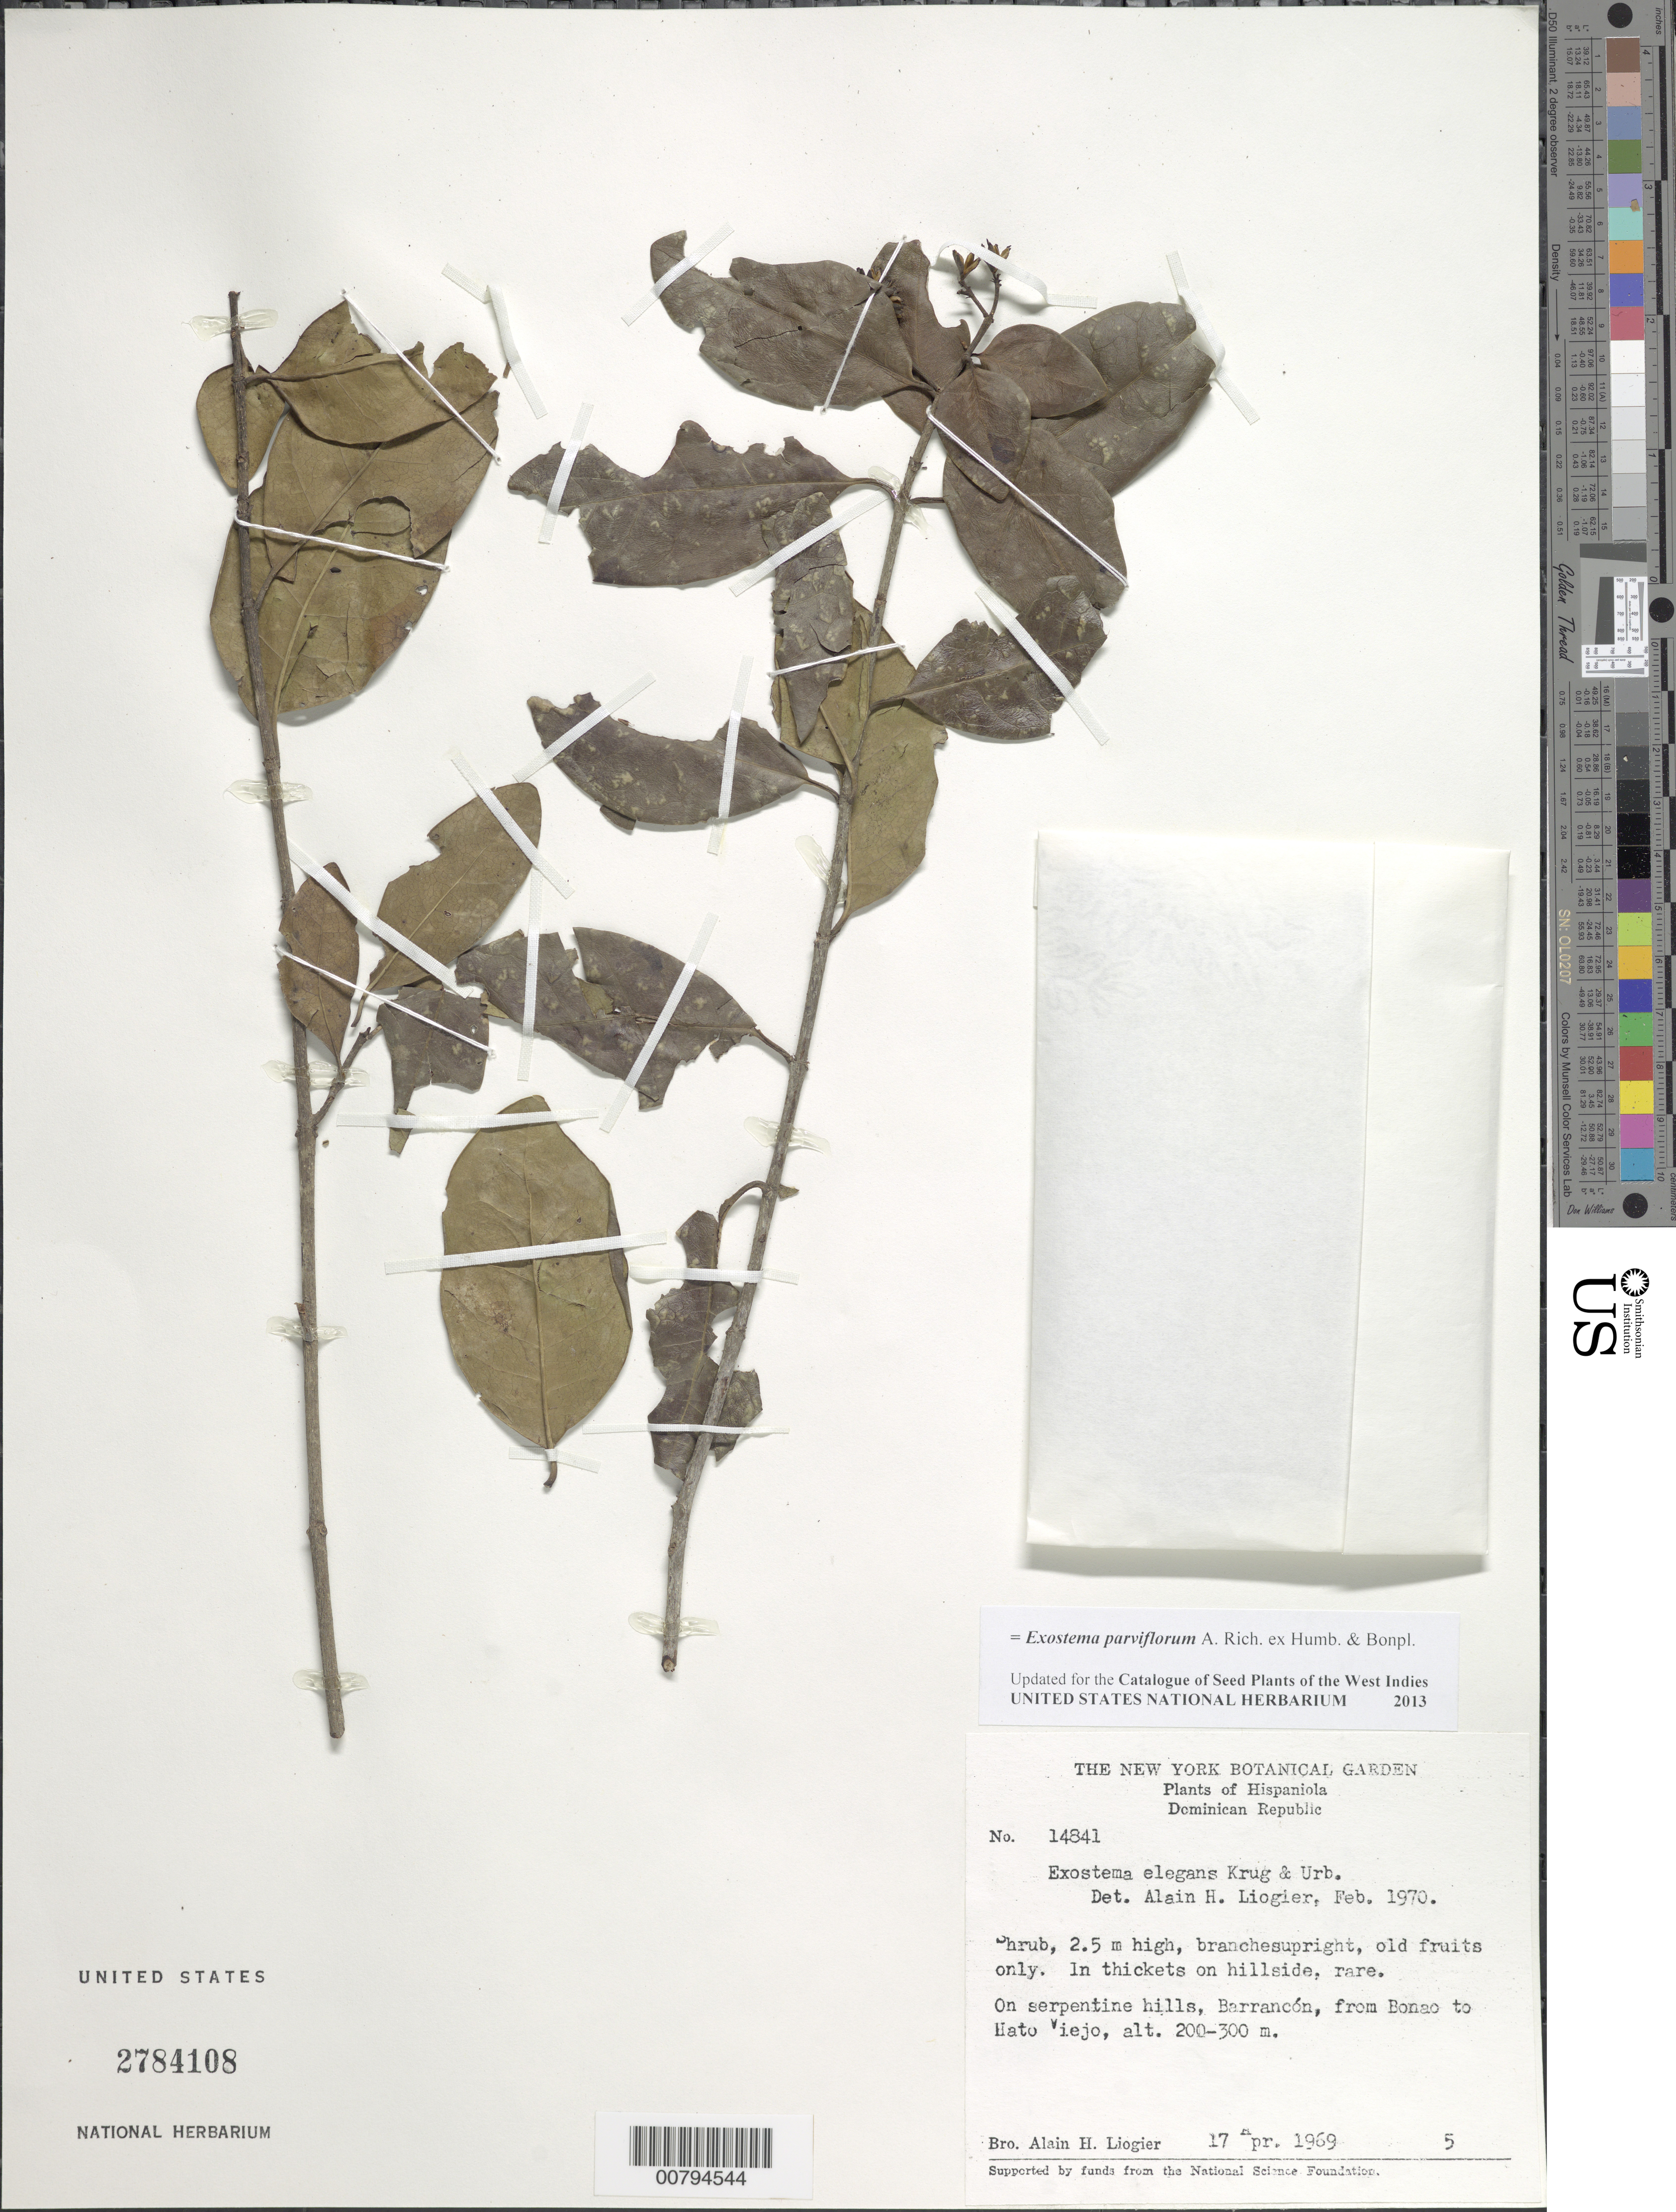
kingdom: Plantae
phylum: Tracheophyta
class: Magnoliopsida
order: Gentianales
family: Rubiaceae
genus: Exostema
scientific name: Exostema parviflorum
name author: A. Rich. ex Humb. & Bonpl.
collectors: A. H. Liogier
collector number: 14841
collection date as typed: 17 Apr 1969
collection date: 1969-04-17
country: Dominican Republic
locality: On serpentine hills, Barrancon, from Bonao to Hato Viejo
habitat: In thickets on serpentine hillside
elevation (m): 200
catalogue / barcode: US 2784108